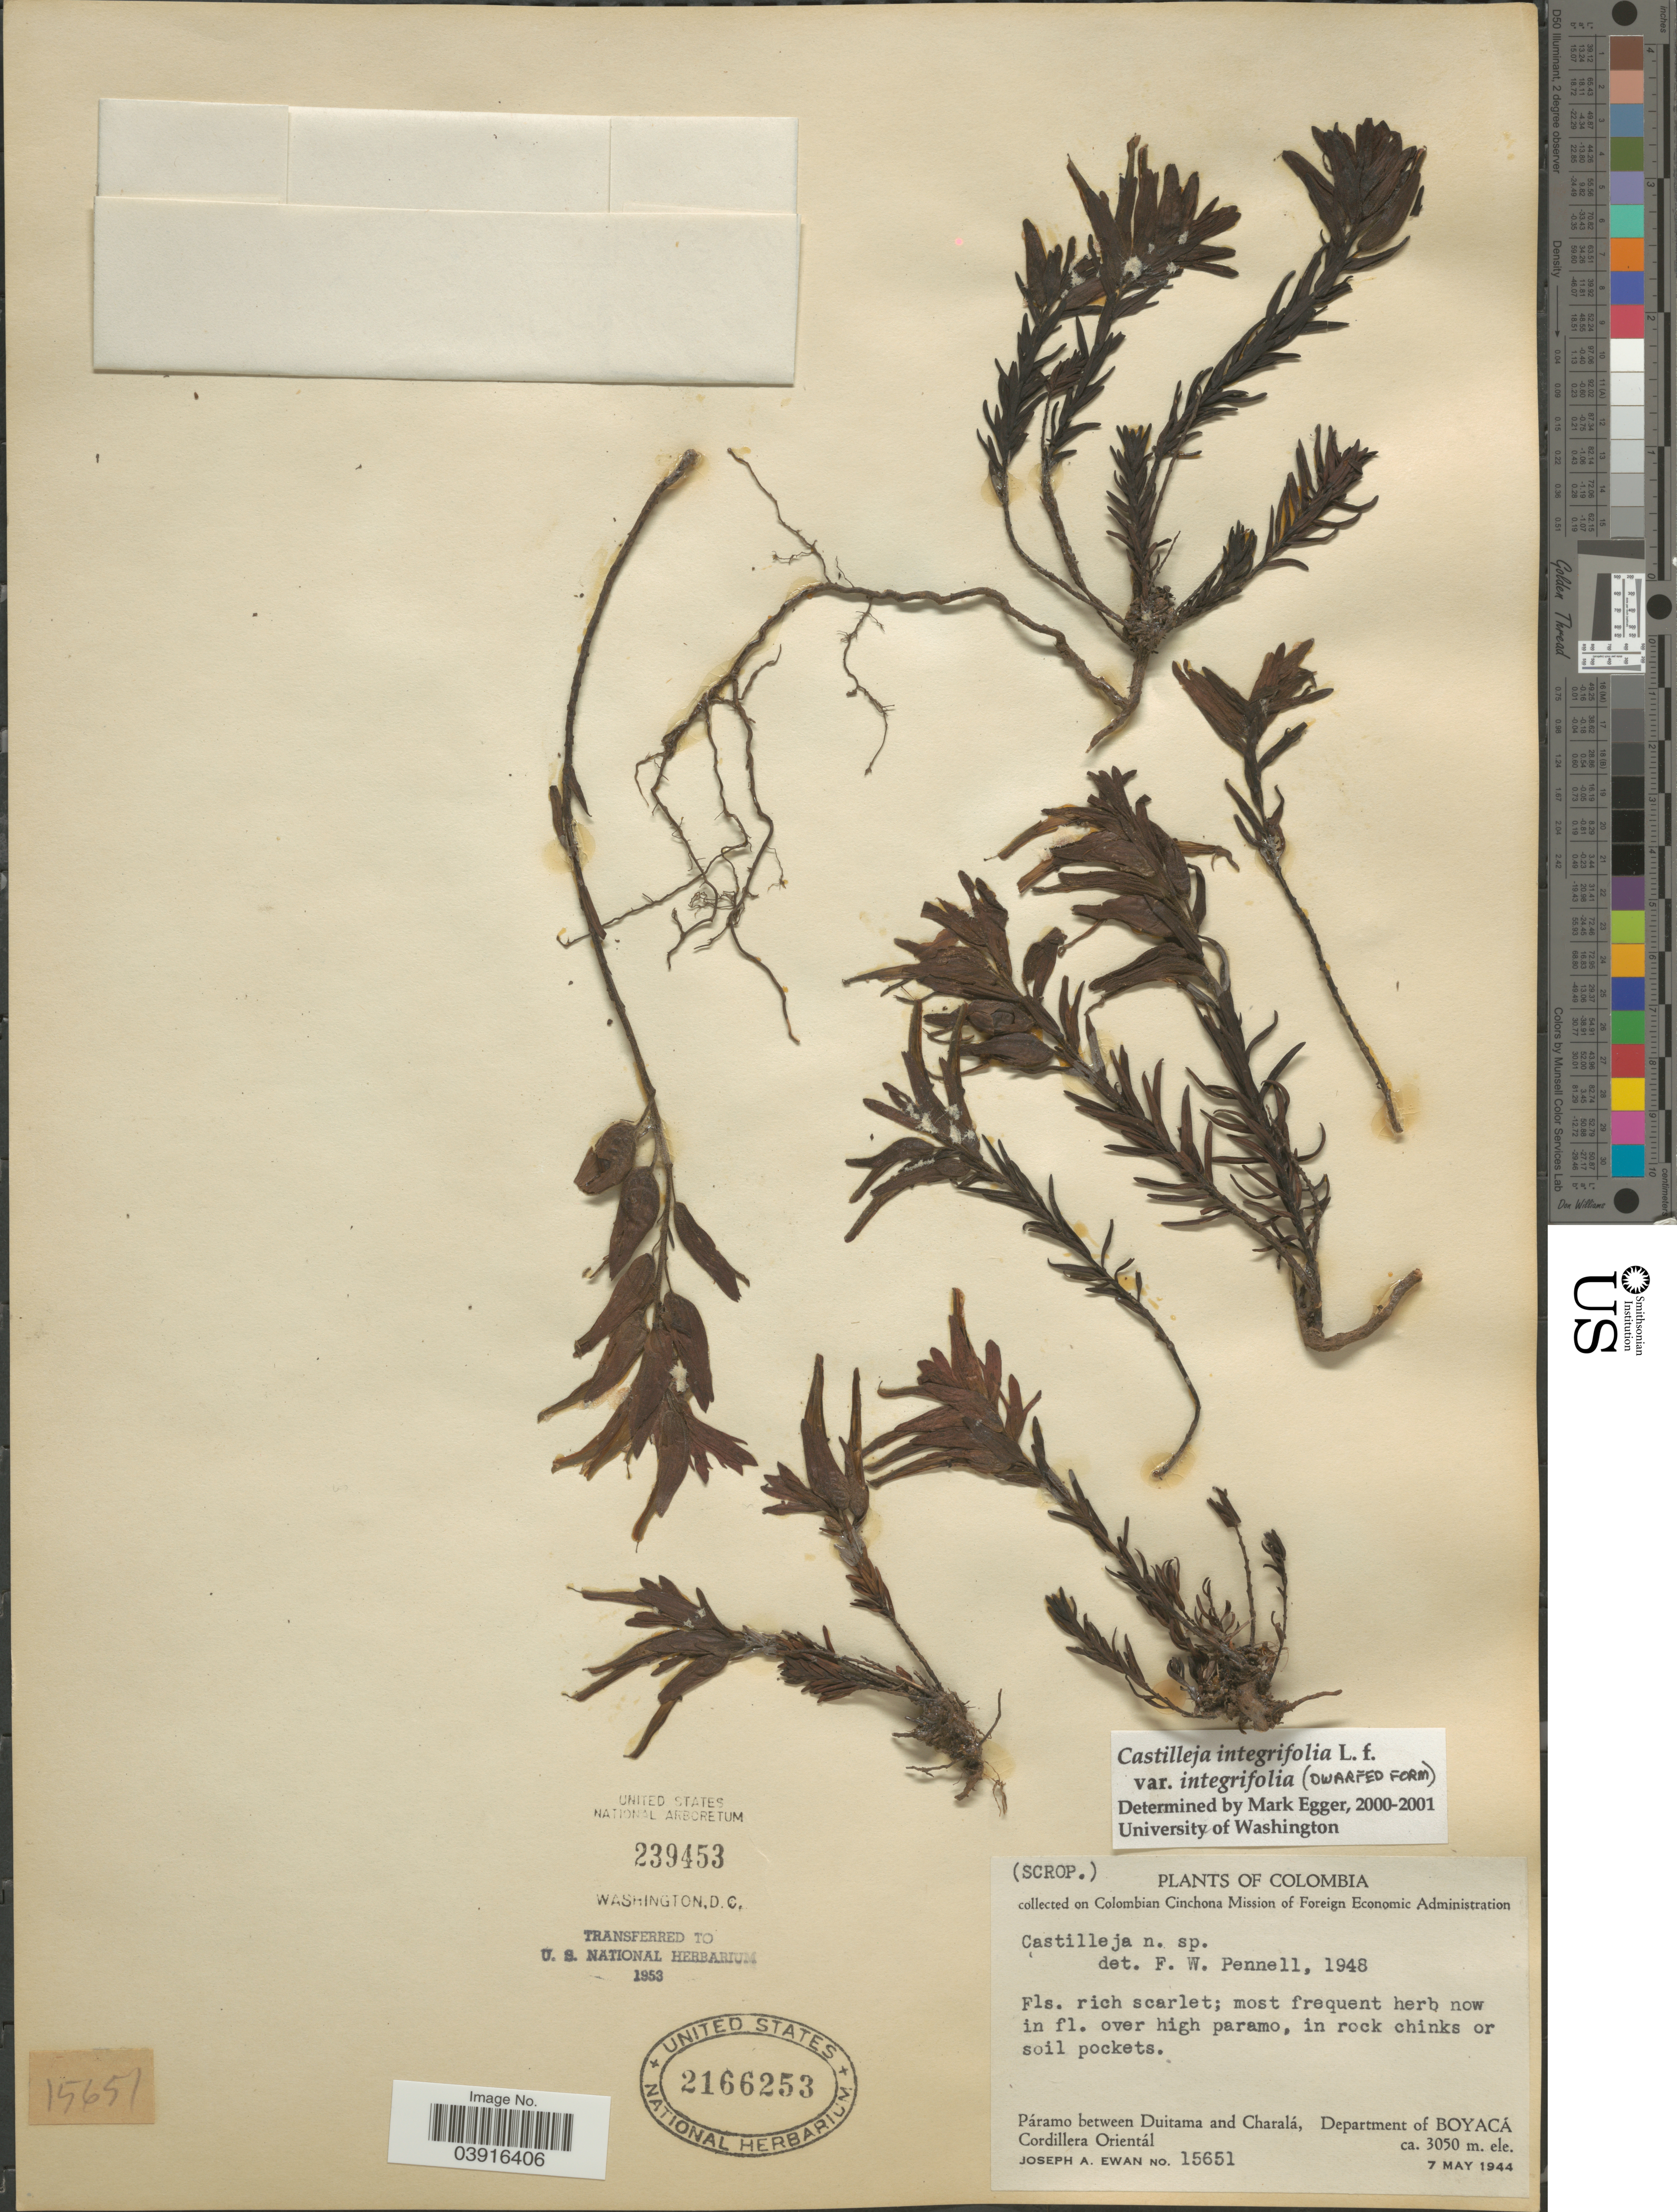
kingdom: Plantae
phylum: Tracheophyta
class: Magnoliopsida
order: Lamiales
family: Orobanchaceae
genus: Castilleja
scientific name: Castilleja integrifolia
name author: L. f.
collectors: J. A. Ewan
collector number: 15651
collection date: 1944-05-07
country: Colombia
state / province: Boyacá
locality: Páramo between Duitama and Charalá, Department of Boyacá. Cordillera Orientál.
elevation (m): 3050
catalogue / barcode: US 2166253